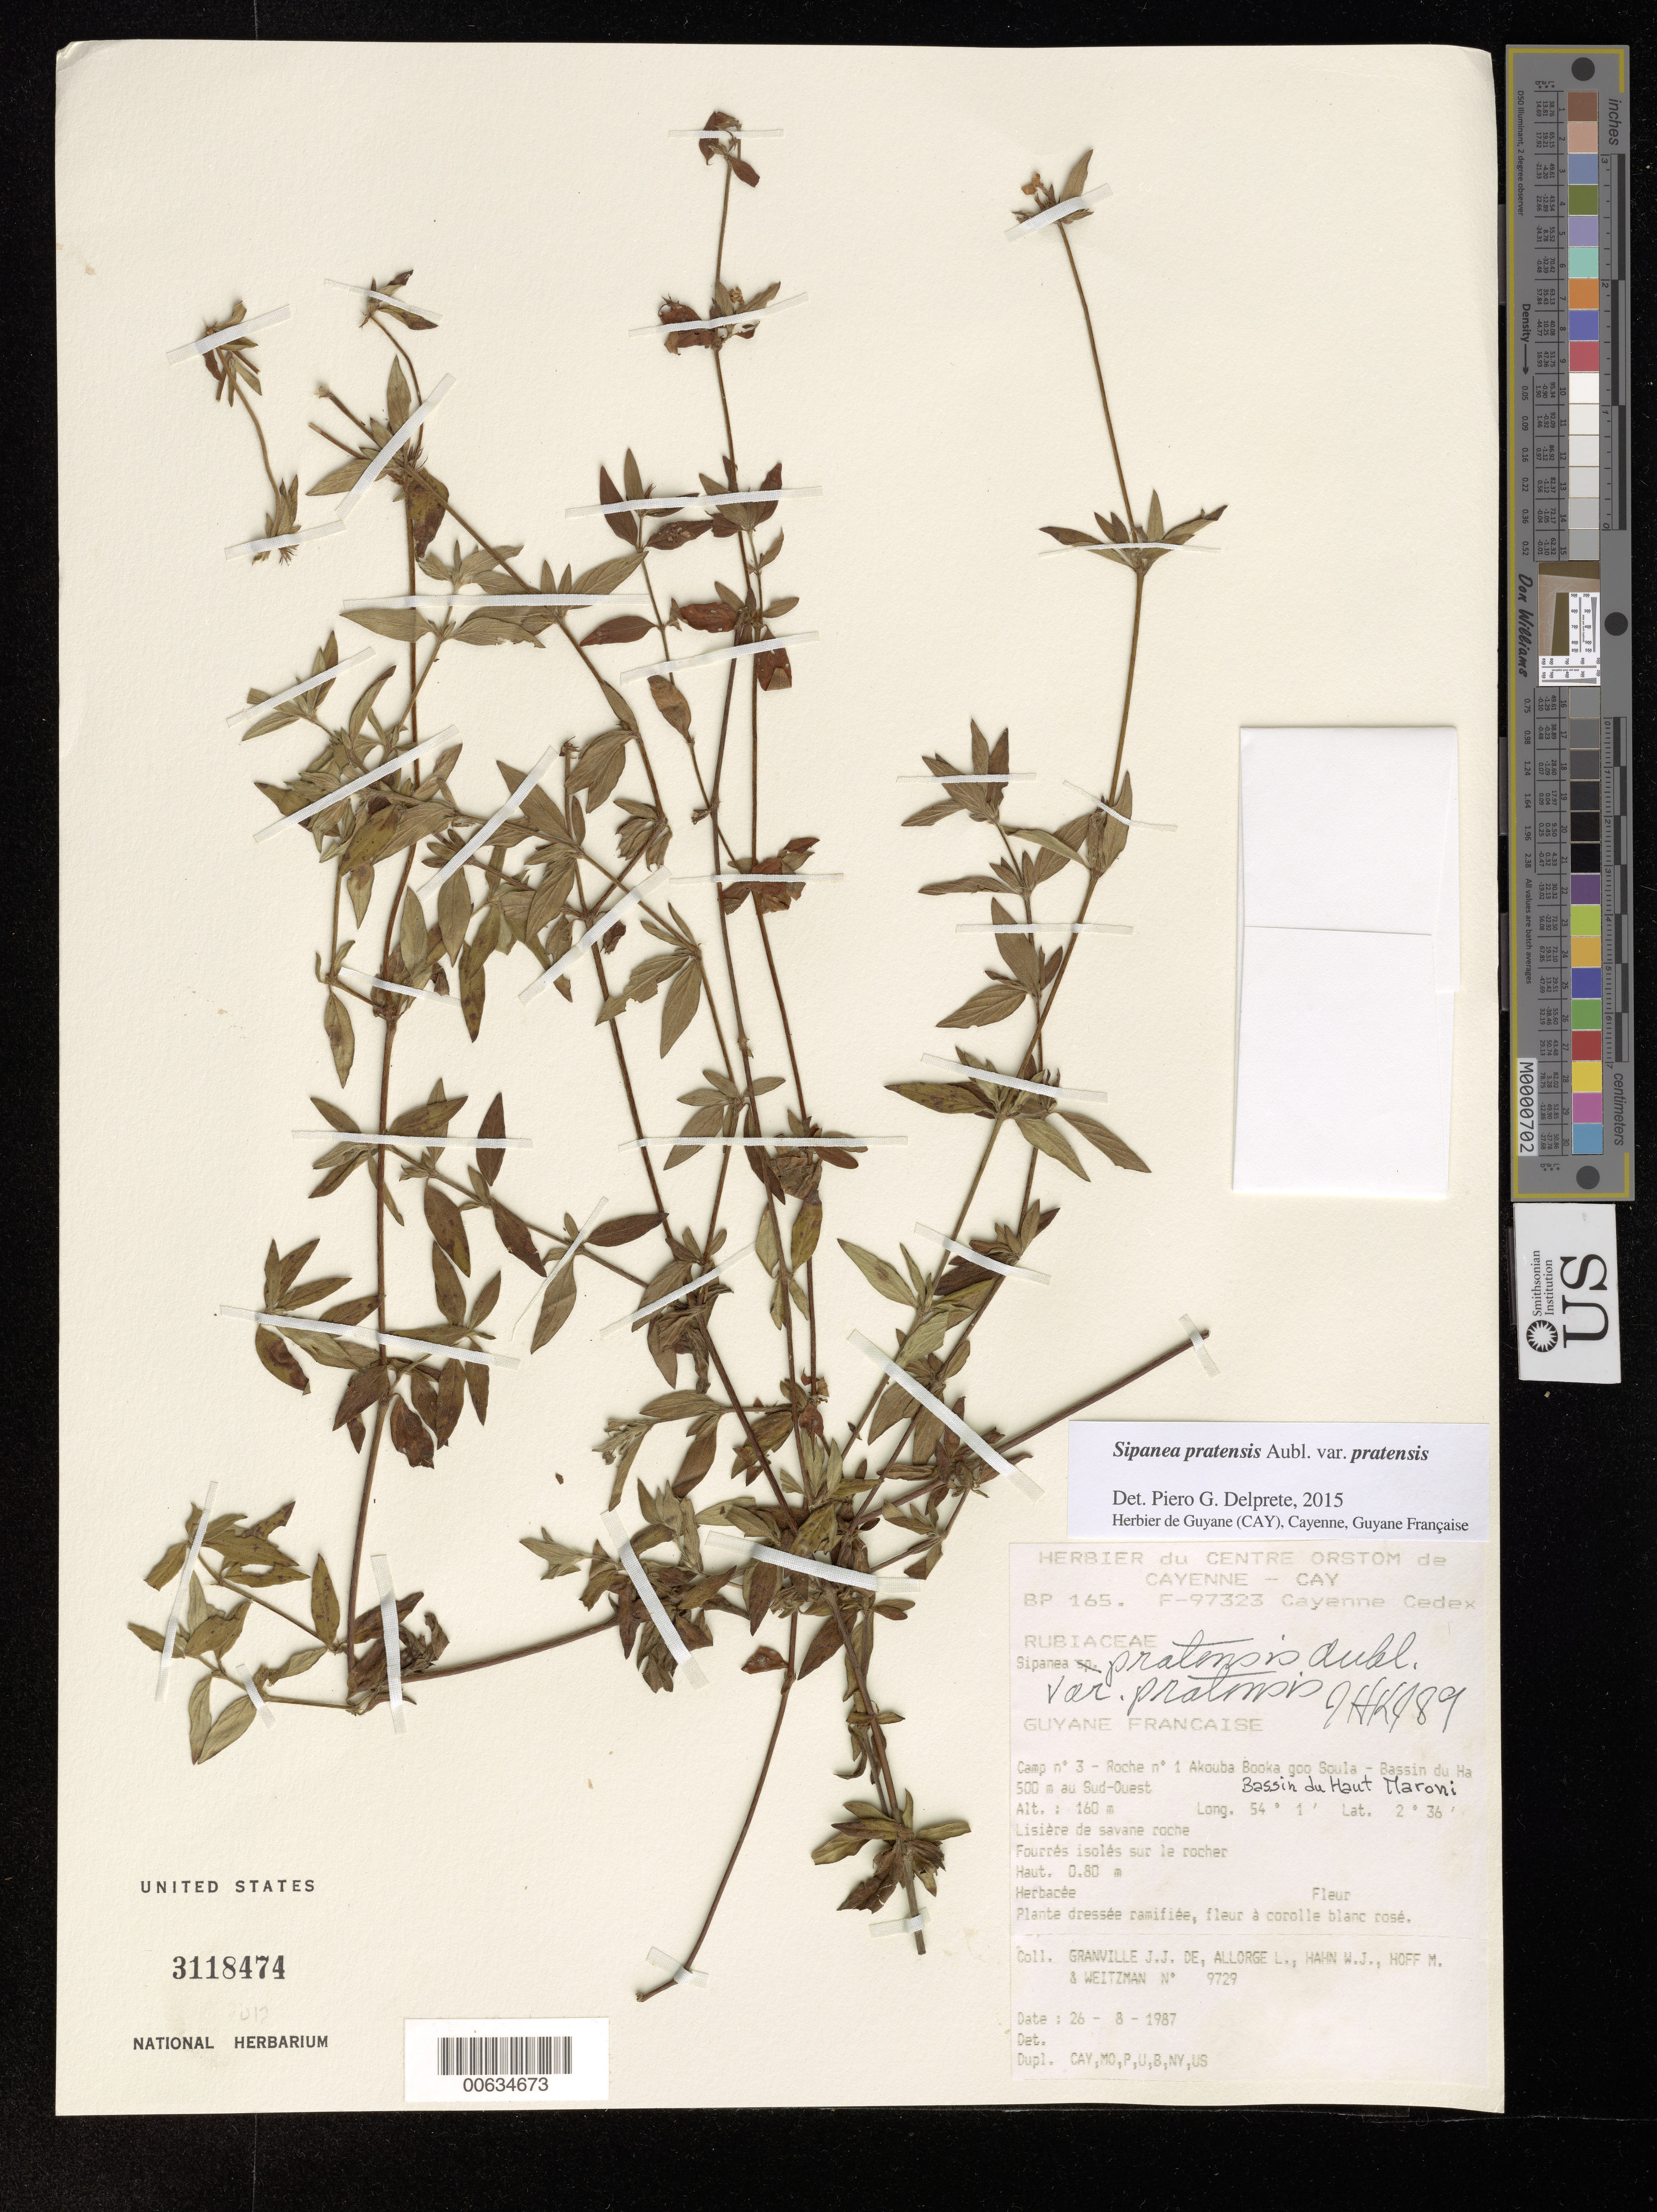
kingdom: Plantae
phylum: Tracheophyta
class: Magnoliopsida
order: Gentianales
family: Rubiaceae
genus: Sipanea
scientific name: Sipanea pratensis var. pratensis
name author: Aubl.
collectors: J.-J. de Granville, L. Allorge, W. J. Hahn, M. Hoff & Weitzman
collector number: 9729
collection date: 1987-08-26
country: French Guiana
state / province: Cayenne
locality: Camp n° 3 - Roche n° 1 Akouba Booka goo Soula - Bassin du Ha 500 m au Sud-Ouest. Bassin du Haut Maroni.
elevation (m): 160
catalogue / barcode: US 3118474